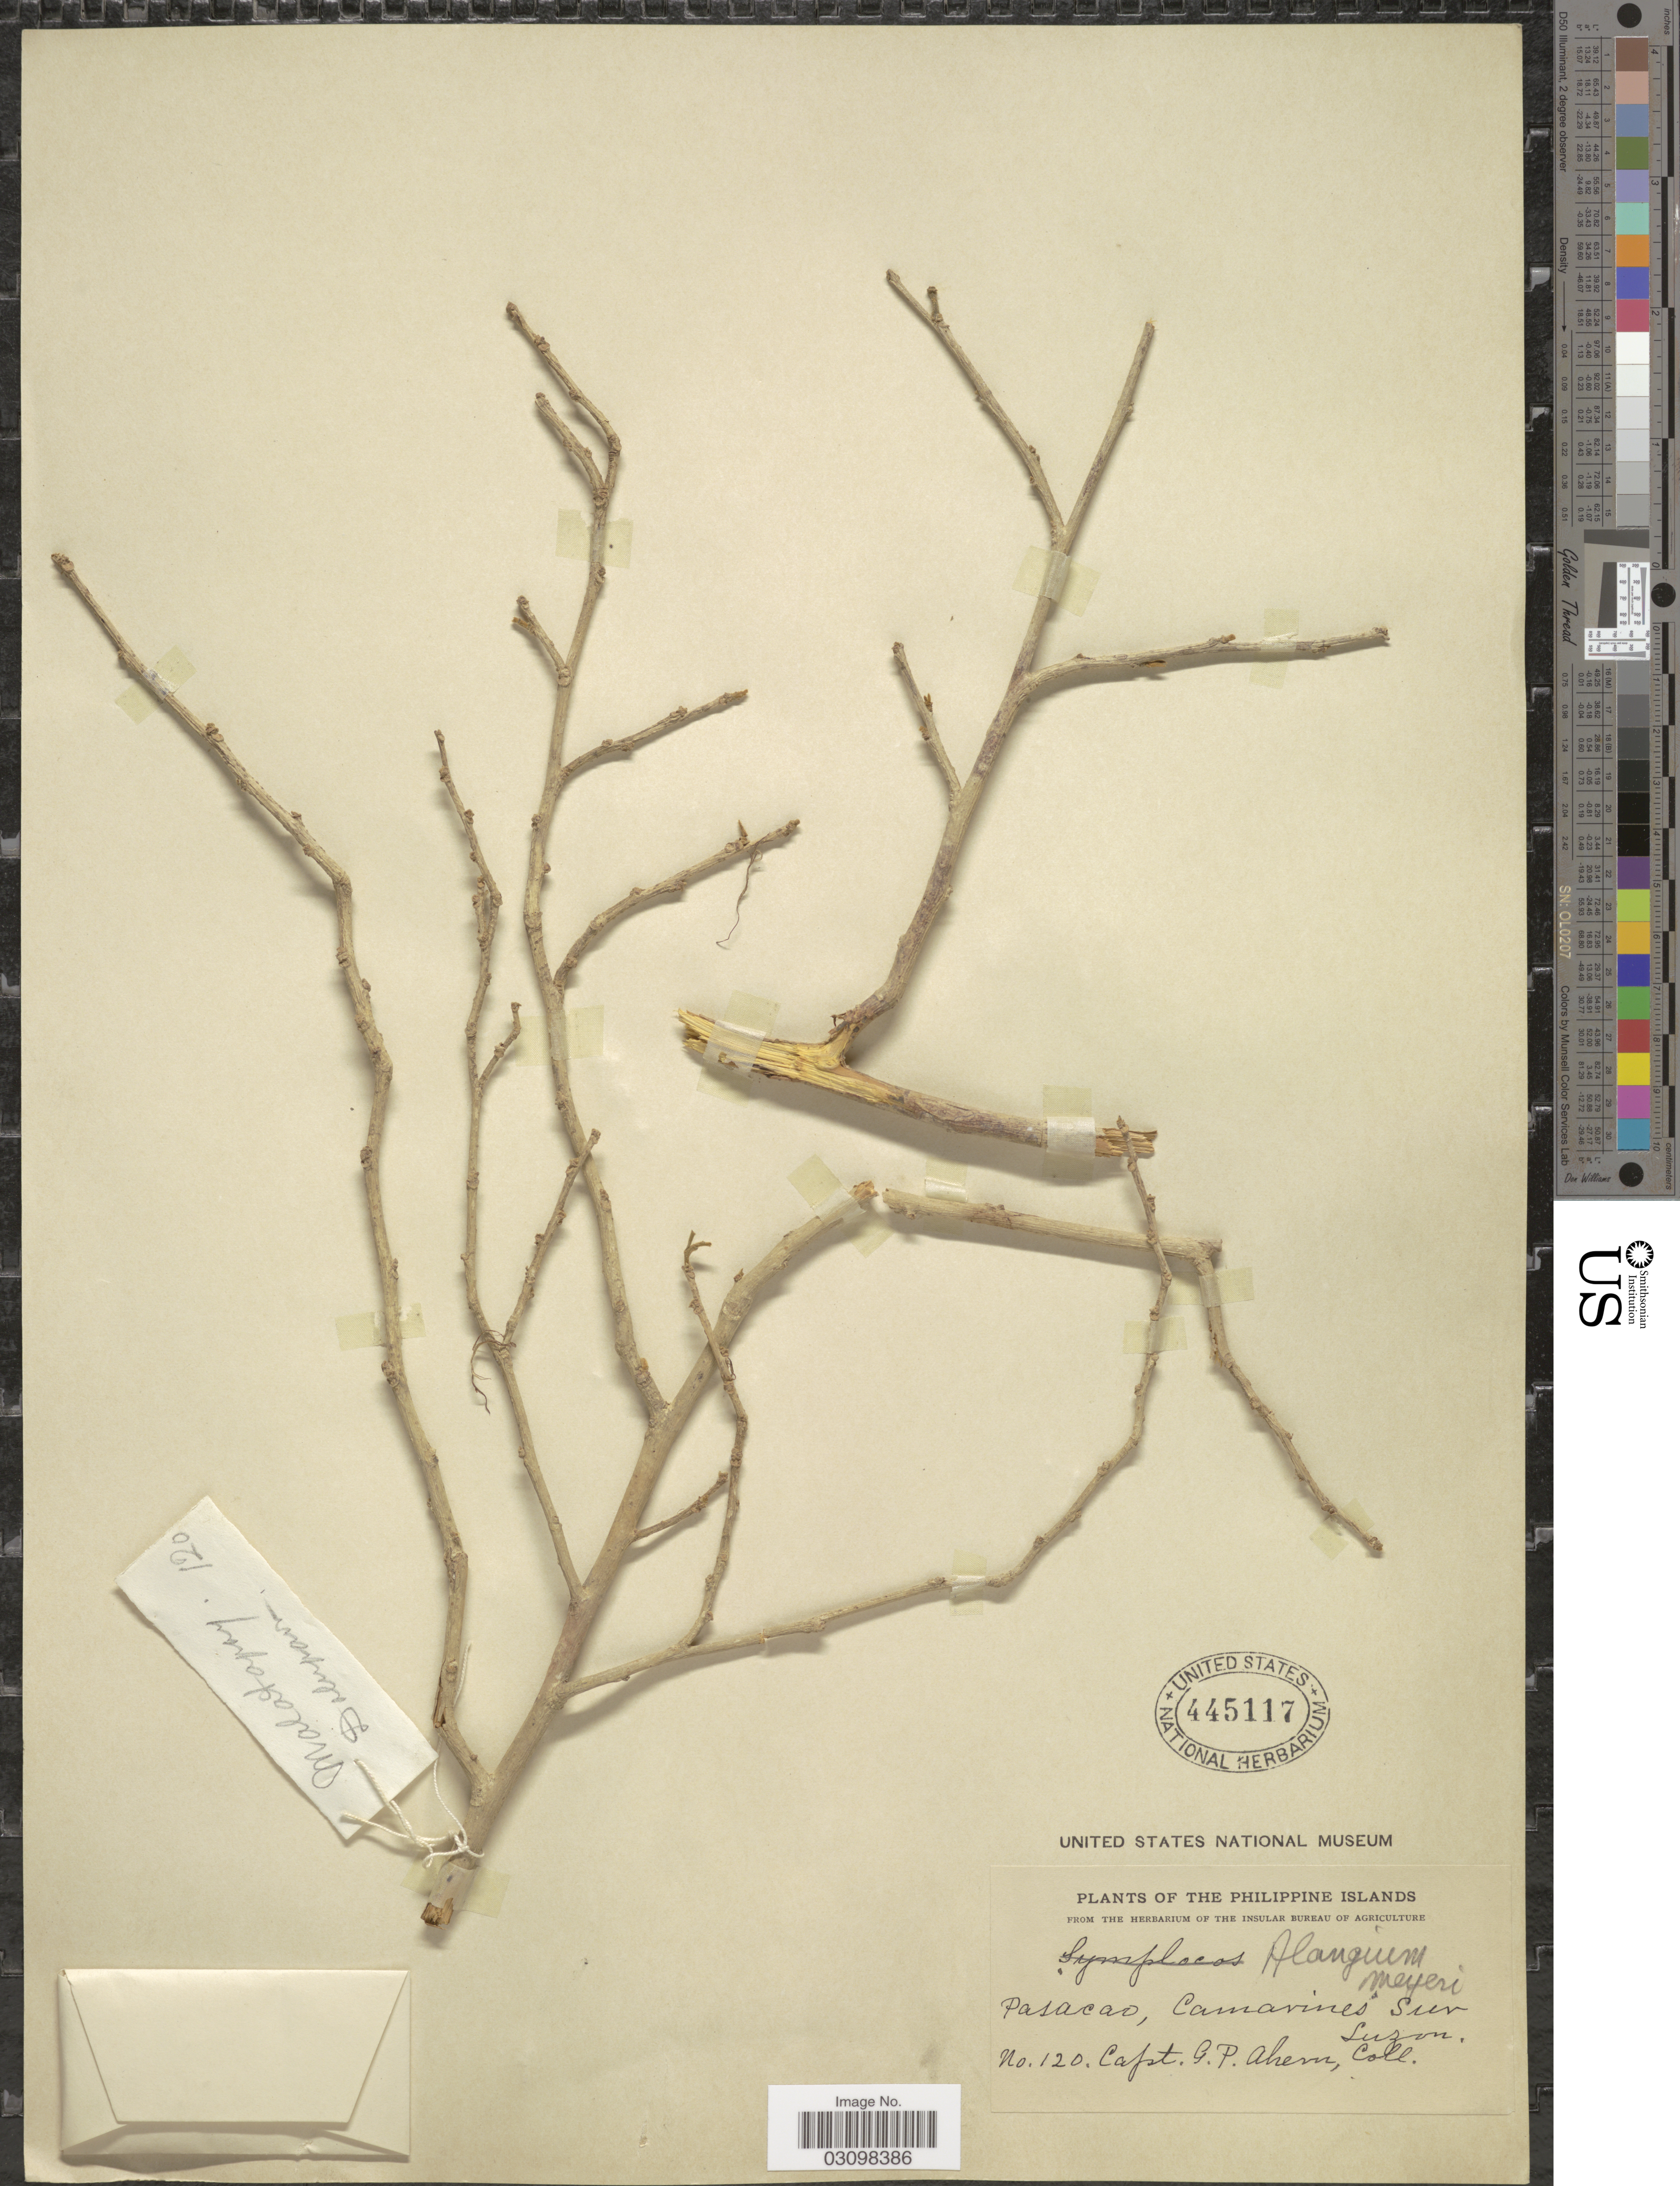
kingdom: Plantae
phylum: Tracheophyta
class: Magnoliopsida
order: Cornales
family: Cornaceae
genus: Alangium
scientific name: Alangium javanicum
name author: (Blume) Wangerin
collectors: G. Ahern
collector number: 120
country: Philippines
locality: Pasacao, Camarines Sur. Luzon.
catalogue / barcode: US 445117